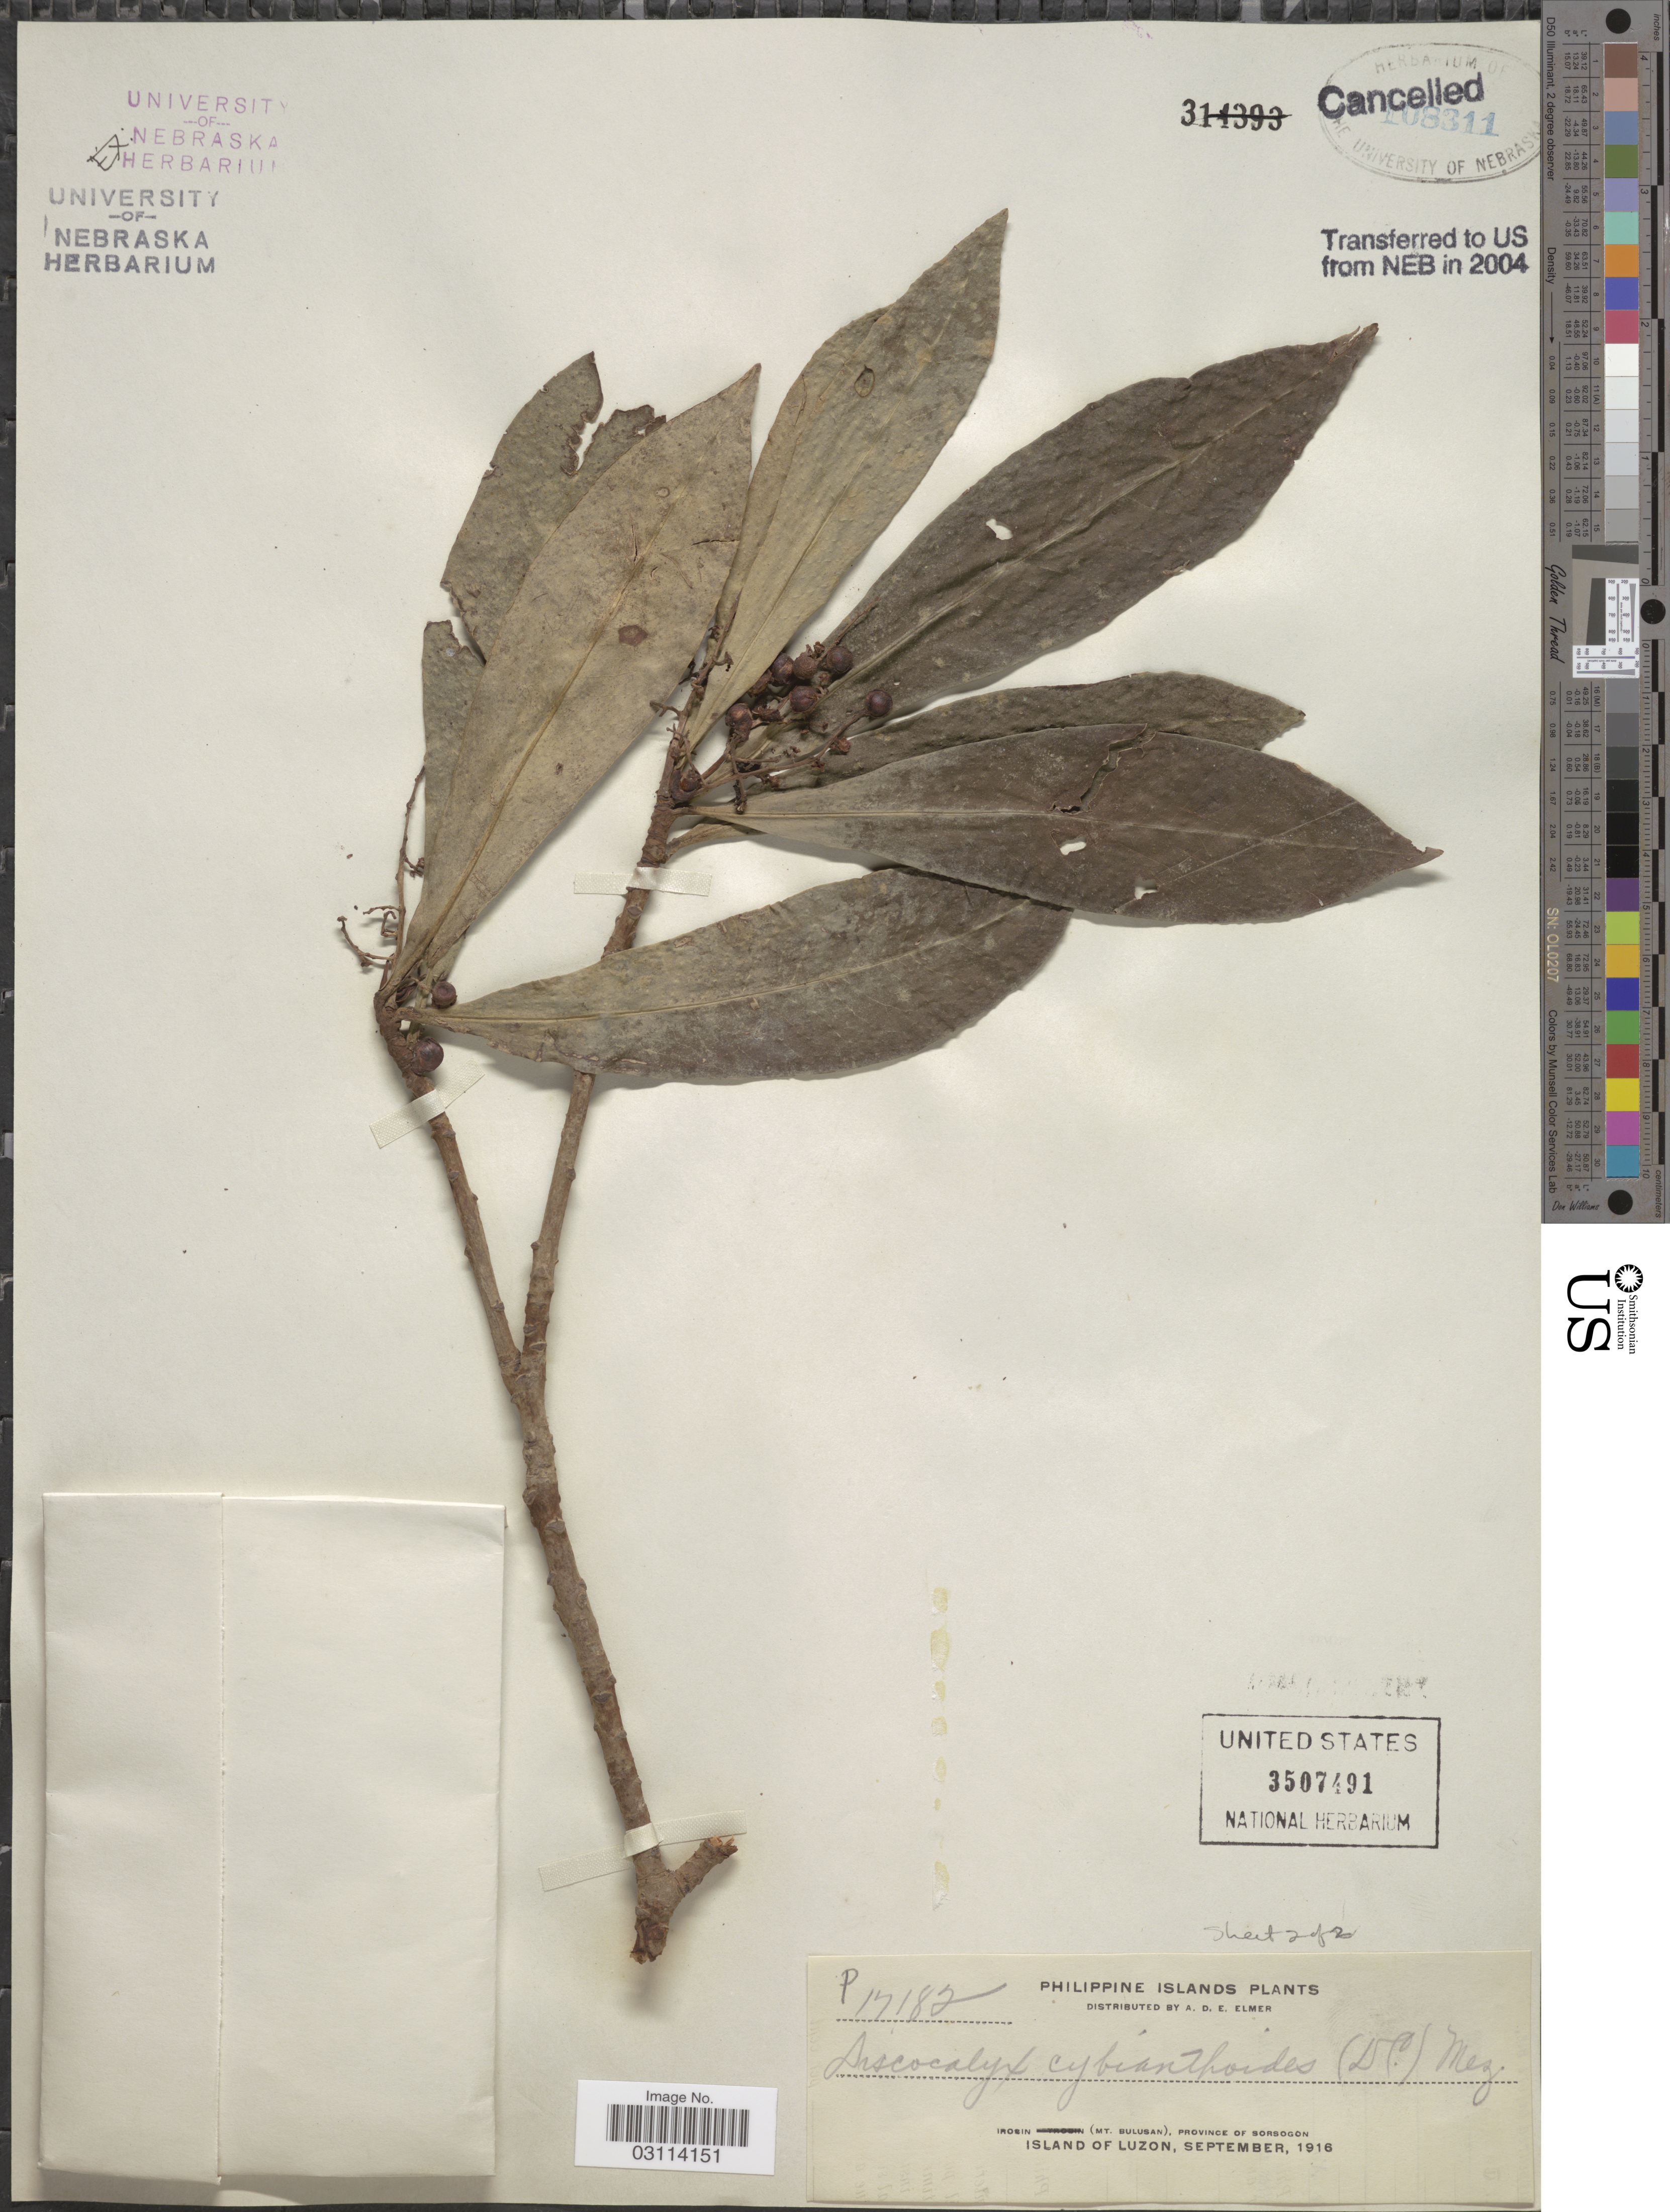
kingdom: Plantae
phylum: Tracheophyta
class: Magnoliopsida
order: Ericales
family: Primulaceae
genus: Discocalyx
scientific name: Discocalyx cybianthoides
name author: (A. DC.) Mez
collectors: A. D. E. Elmer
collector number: P17182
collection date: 1916-09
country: Philippines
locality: Irosin (Mt. Bulusan), Province of Sorsogon, Island of Luzon.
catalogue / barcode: US 3507491